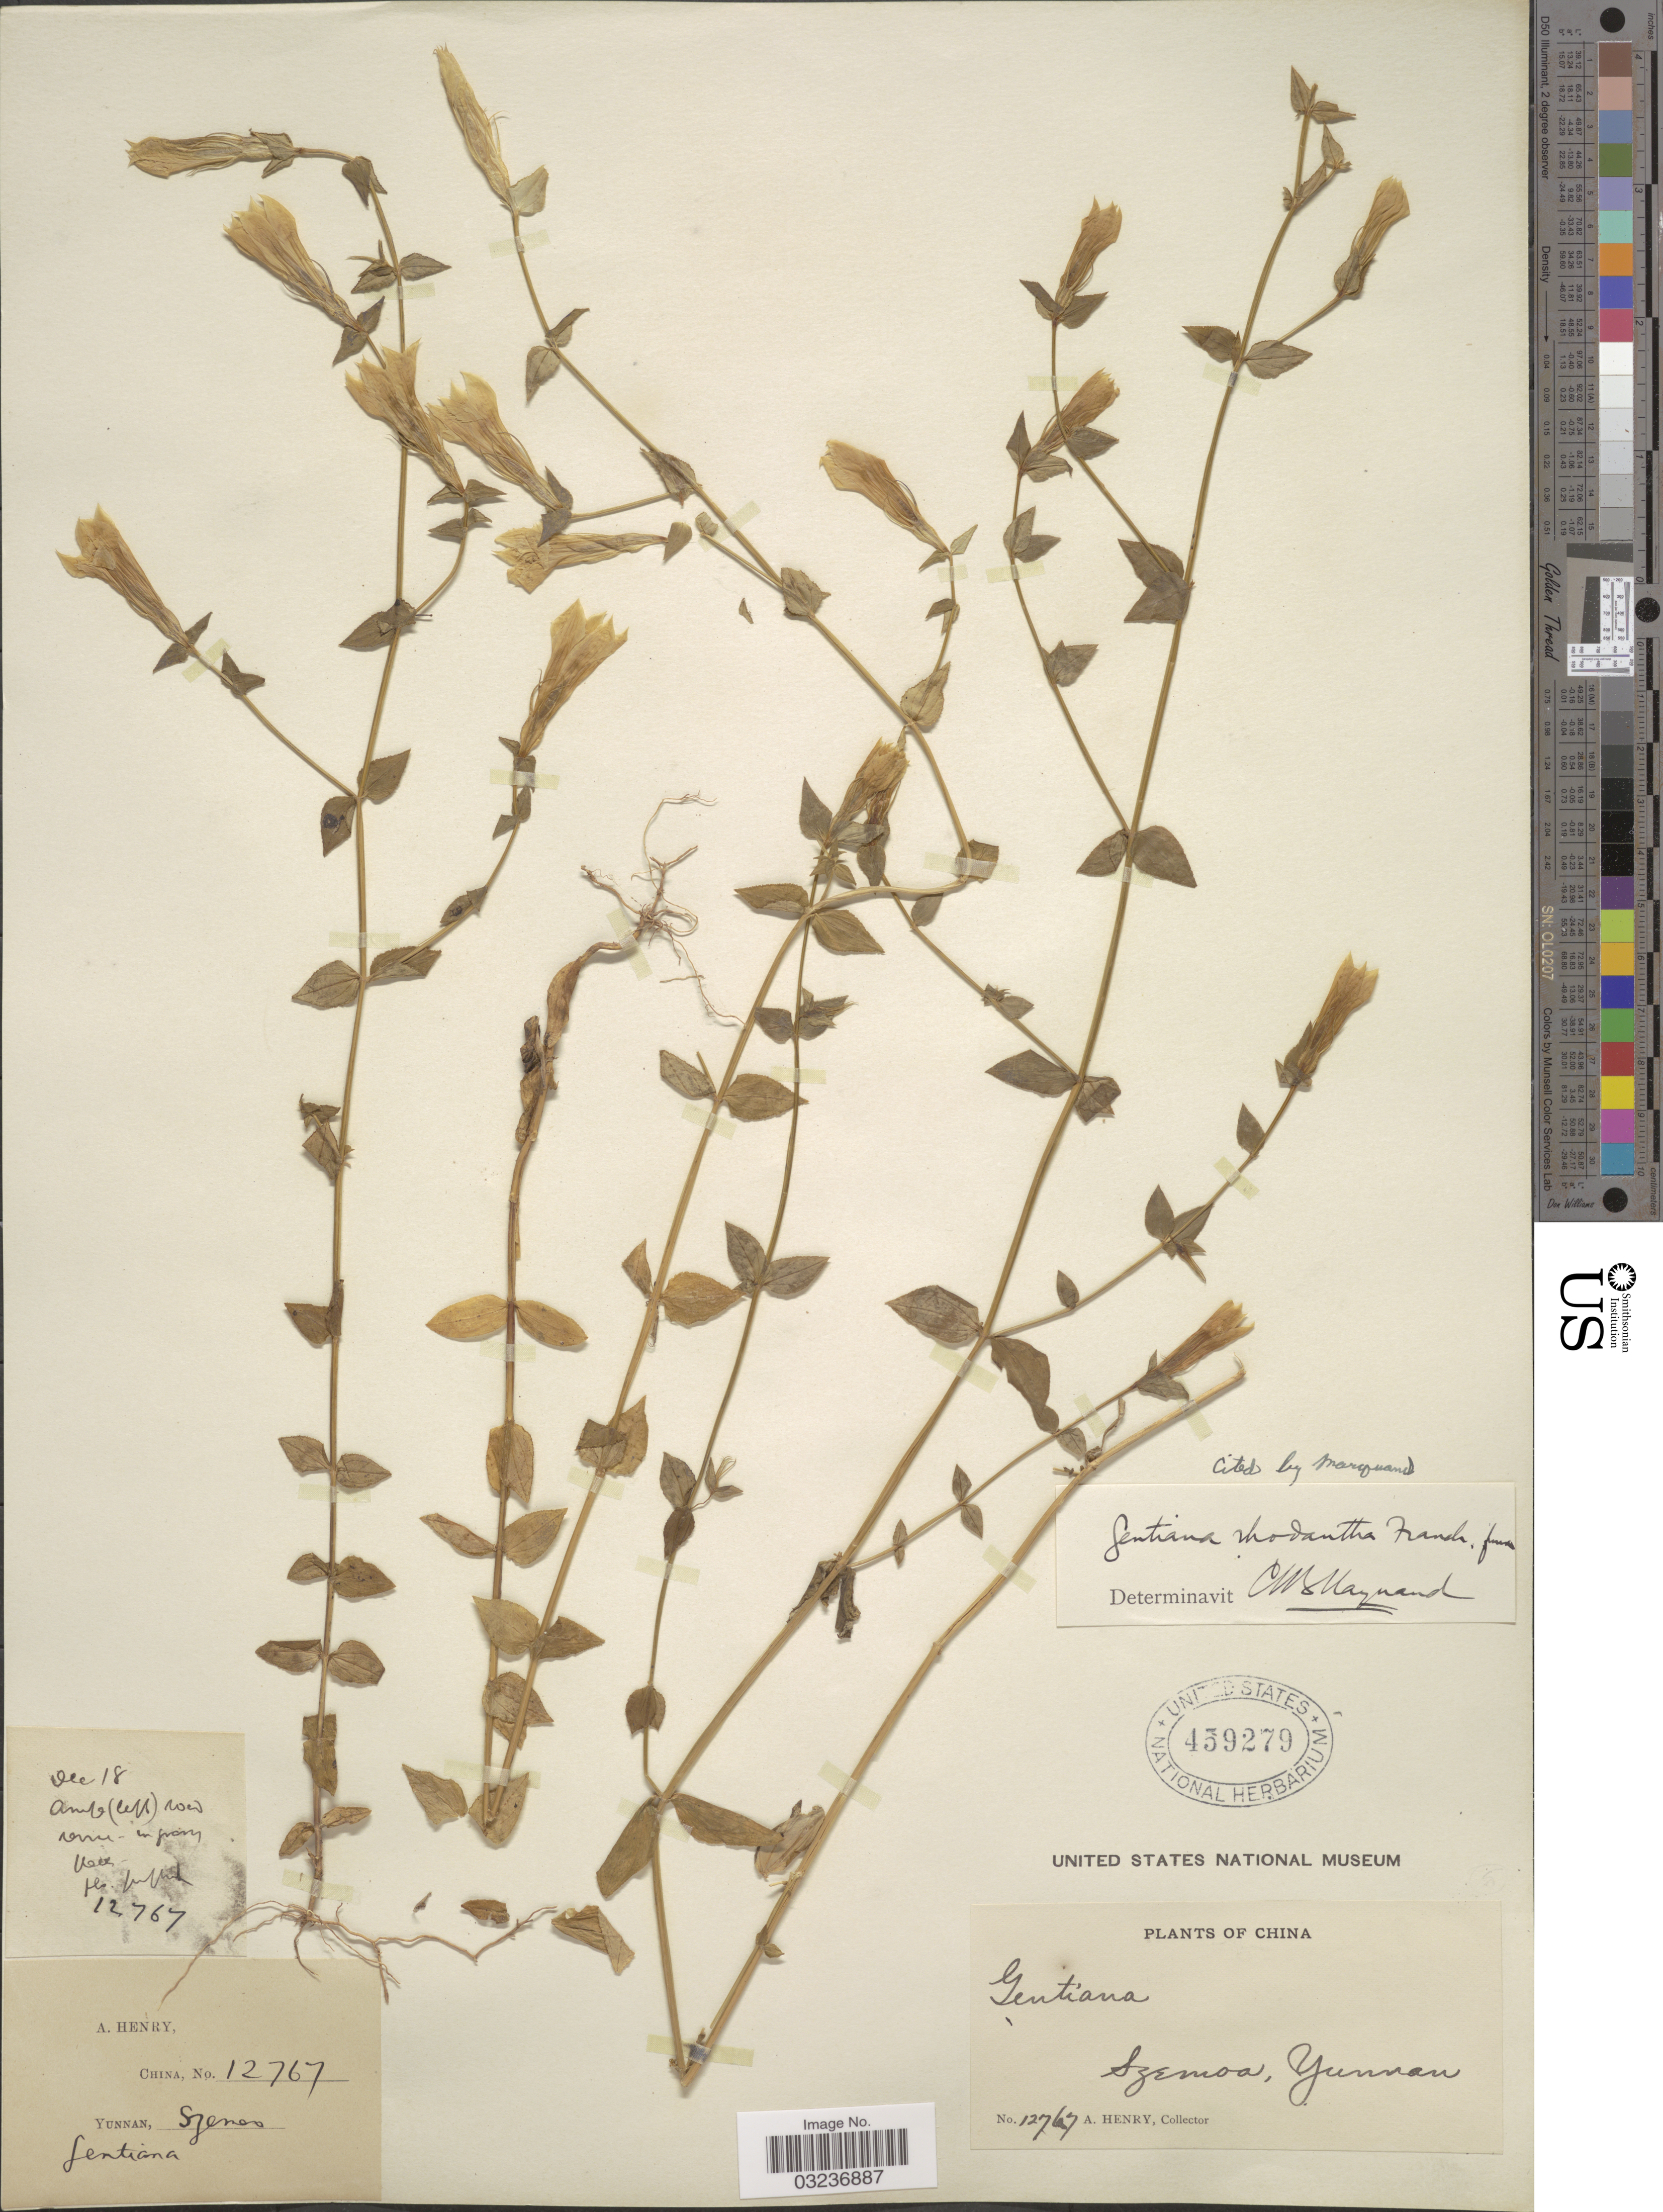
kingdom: Plantae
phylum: Tracheophyta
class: Magnoliopsida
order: Gentianales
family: Gentianaceae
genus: Gentiana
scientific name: Gentiana rhodantha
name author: Franch. ex Hemsl.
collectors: A. Henry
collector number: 12767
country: China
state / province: Yunnan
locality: Szemoa, Yunnan.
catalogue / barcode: US 459279